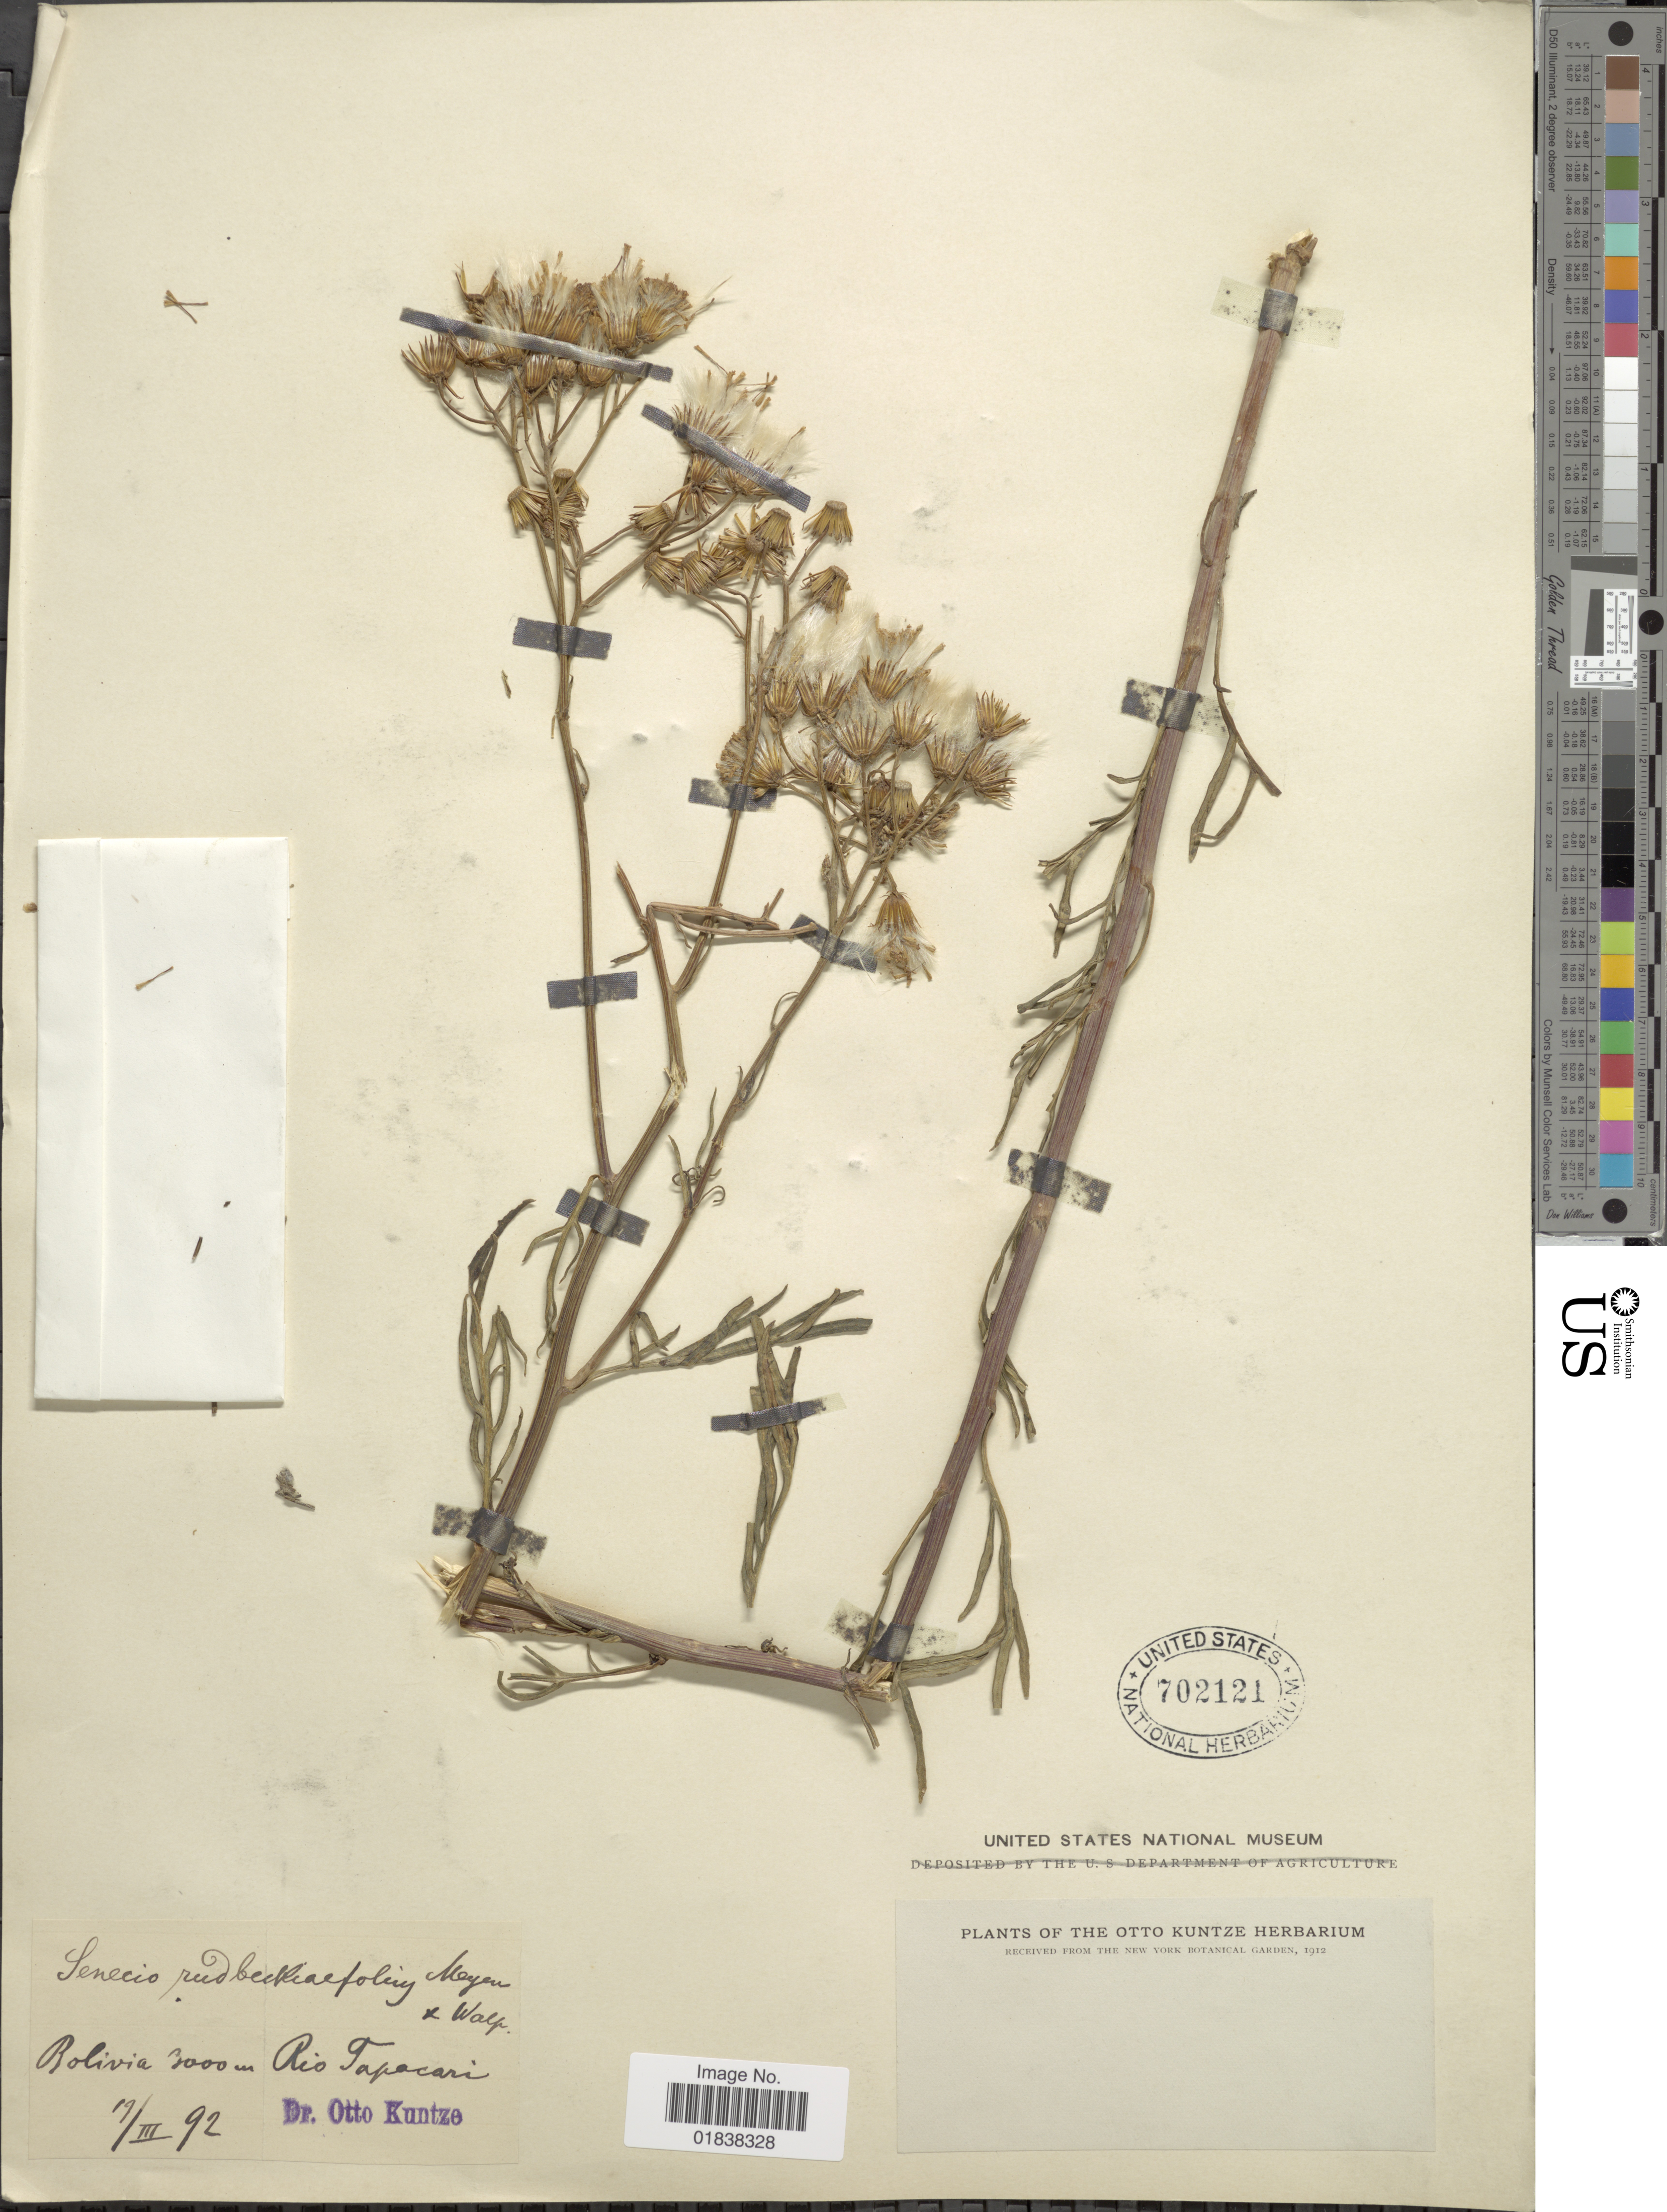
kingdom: Plantae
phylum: Tracheophyta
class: Magnoliopsida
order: Asterales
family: Asteraceae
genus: Senecio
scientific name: Senecio rudbeckiifolius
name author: Meyen & Walp.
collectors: C.E.O. Kuntze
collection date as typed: Transcribed d/m/y: 19/3/92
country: Bolivia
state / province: Cochabamba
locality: Río Tapacarí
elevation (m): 3000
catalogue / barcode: US 702121